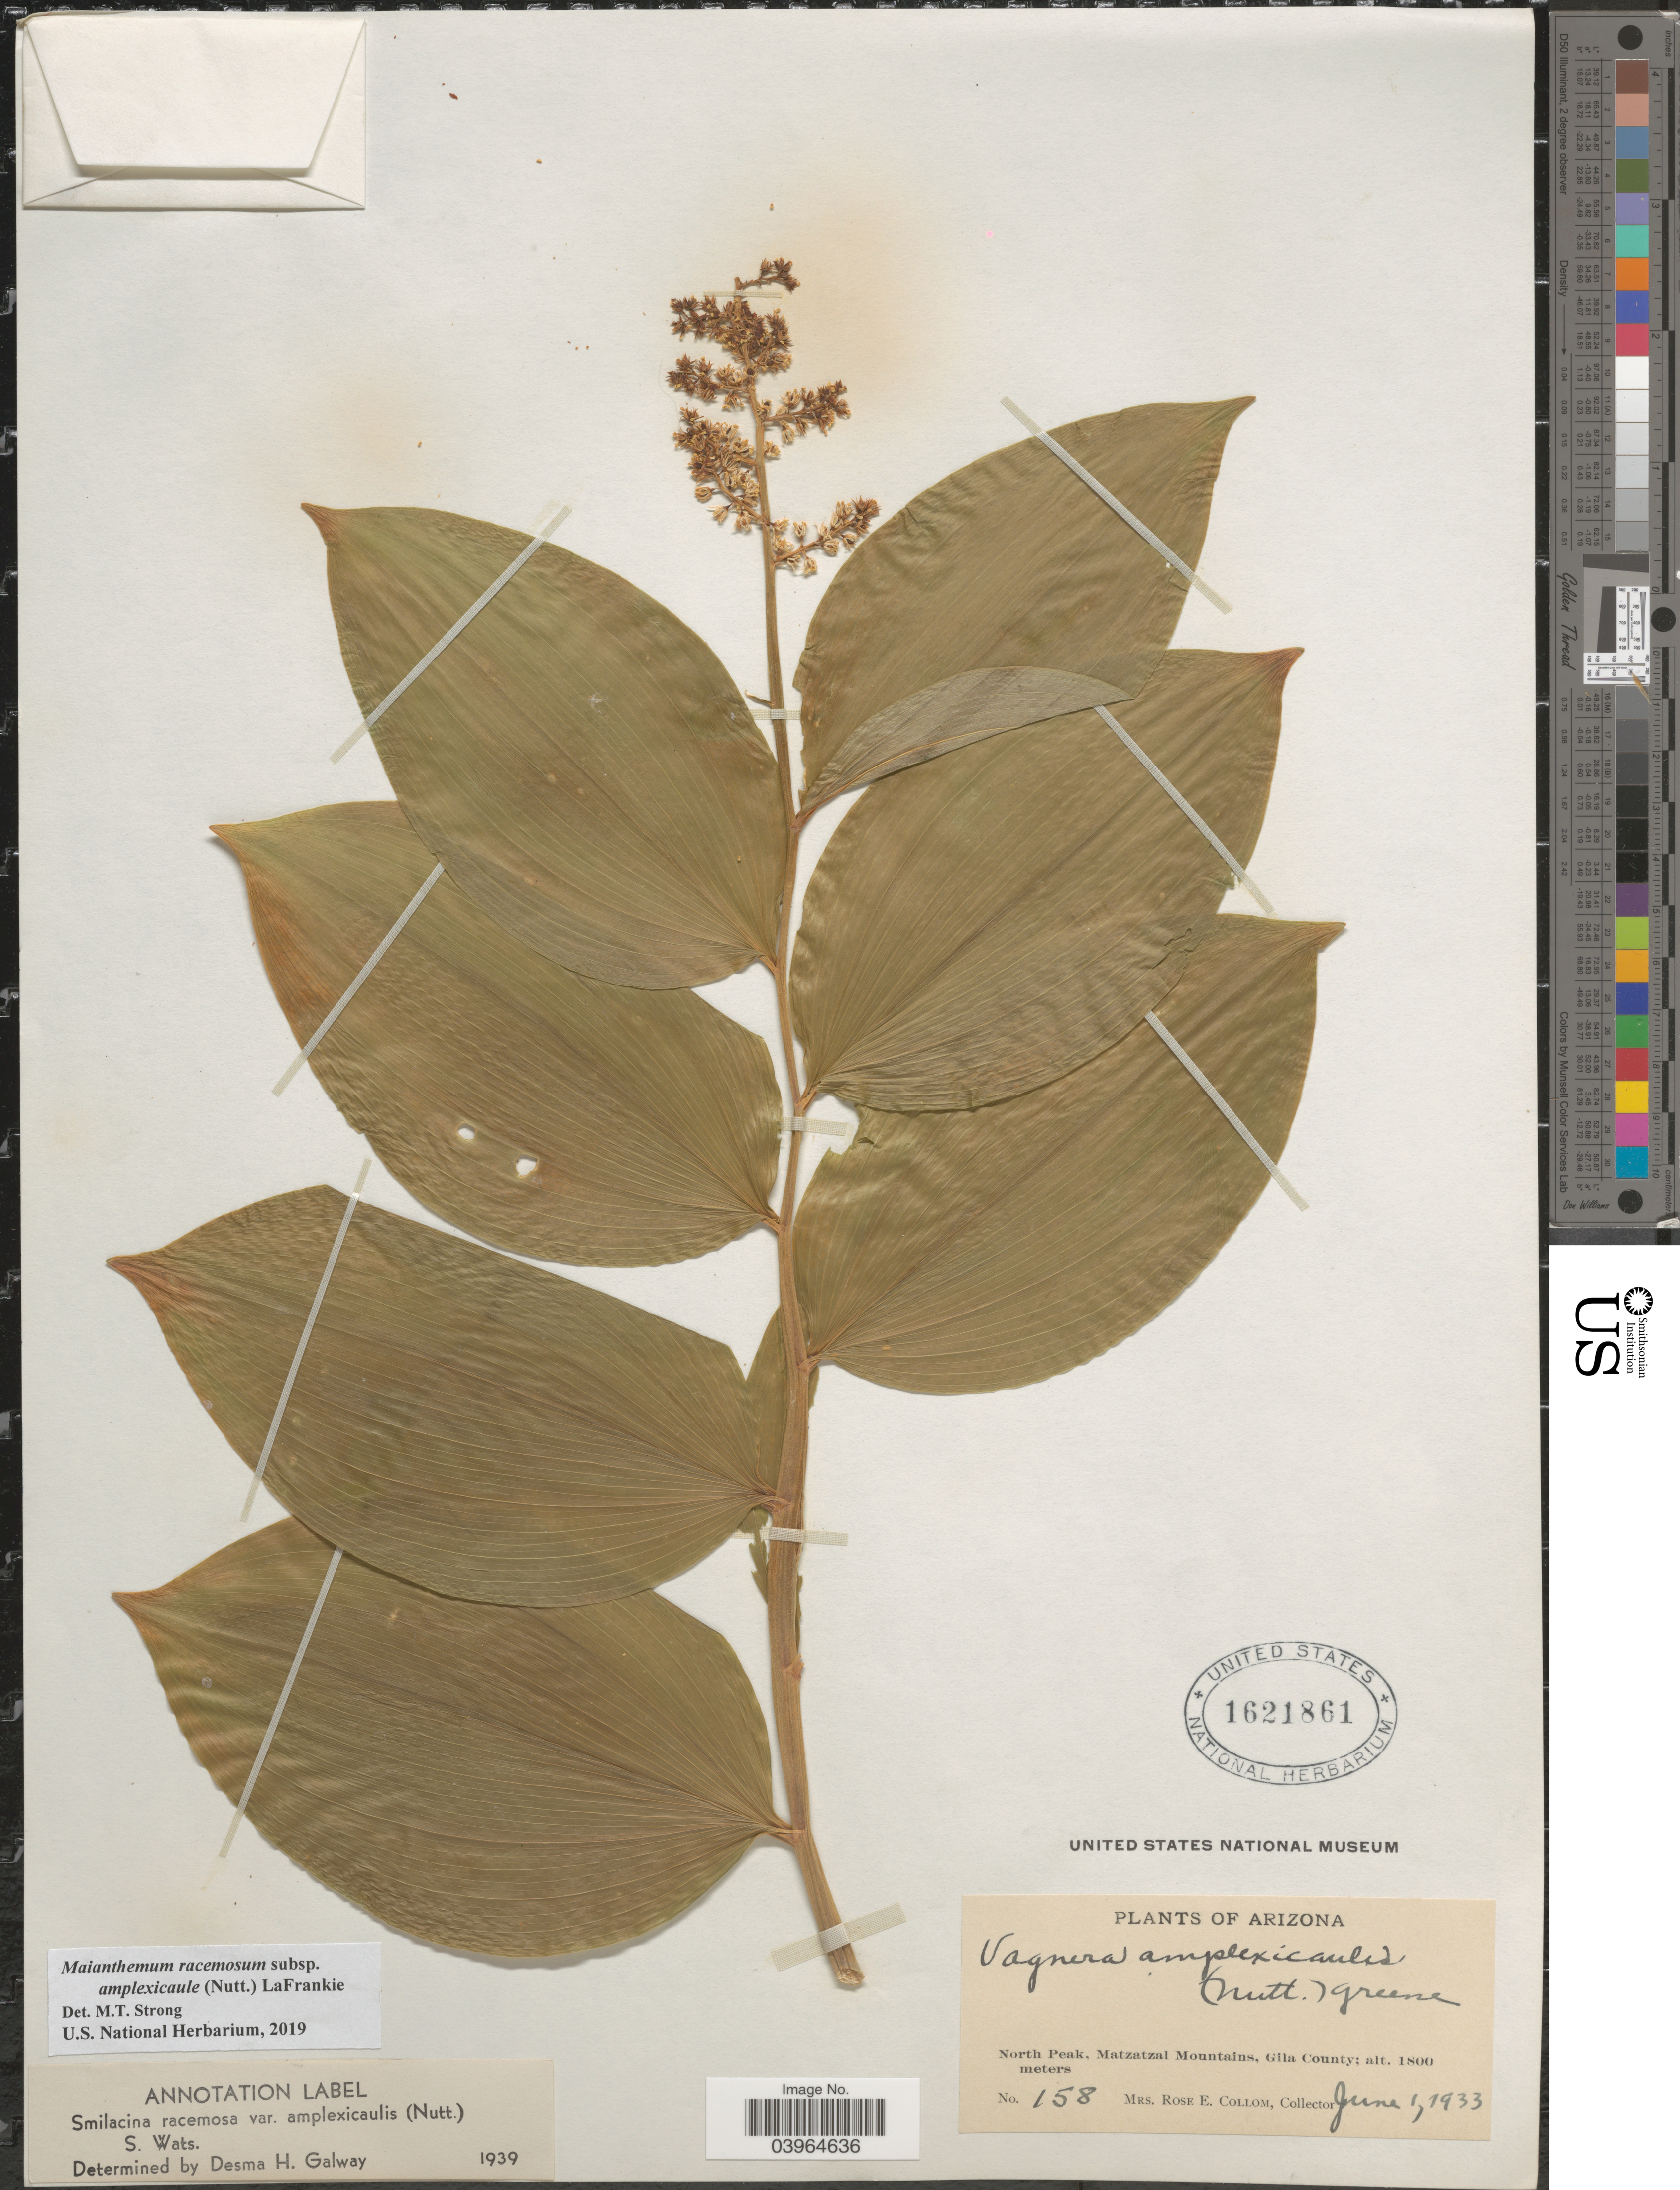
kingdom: Plantae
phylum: Tracheophyta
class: Liliopsida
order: Asparagales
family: Asparagaceae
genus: Maianthemum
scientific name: Maianthemum racemosum subsp. amplexicaule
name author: (Nutt.) LaFrankie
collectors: R. E. Collom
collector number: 158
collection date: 1933-06-01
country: United States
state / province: Arizona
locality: North Peak, Matzatzal Mountains, Gila County.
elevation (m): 1800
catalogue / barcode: US 1621861